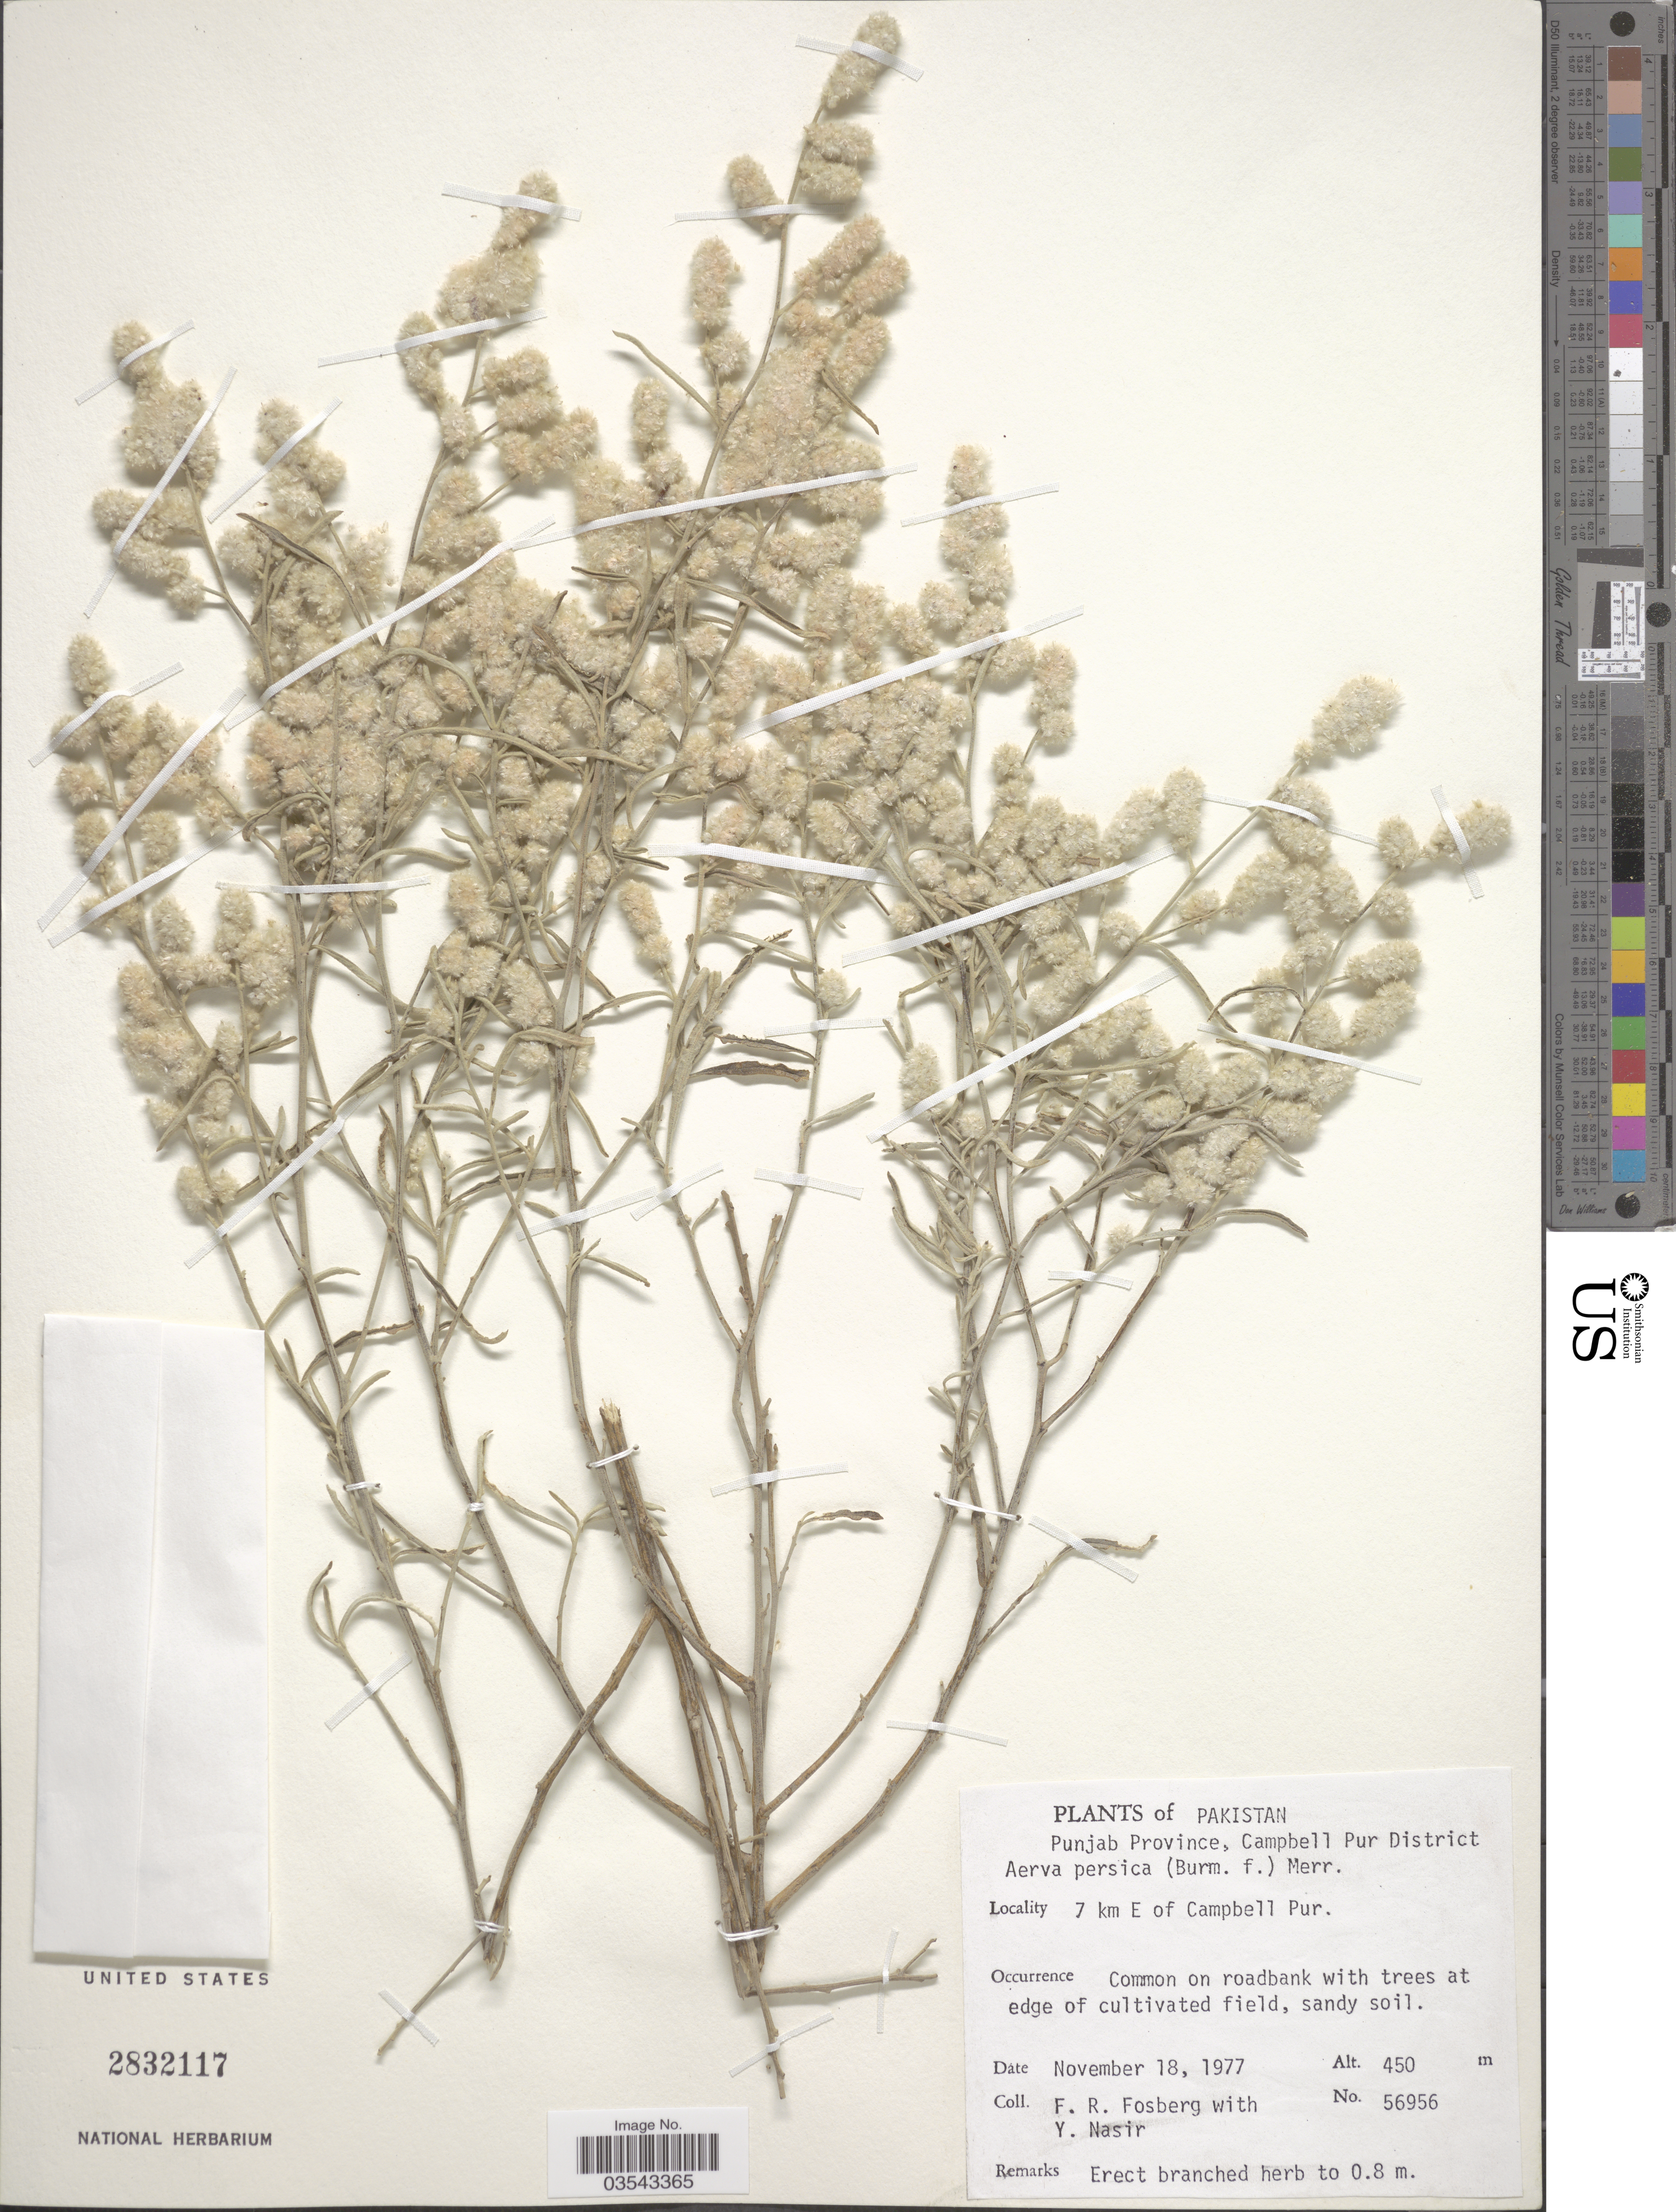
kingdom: Plantae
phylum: Tracheophyta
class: Magnoliopsida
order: Caryophyllales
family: Amaranthaceae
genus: Aerva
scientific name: Aerva javanica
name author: (Burm. f.) Juss. ex Schult.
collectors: F. R. Fosberg & Y. Nasir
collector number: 56956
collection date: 1977-11-18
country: Pakistan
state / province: Punjab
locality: Campbell Pur District. 7 km E of Campbell Pur.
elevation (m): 450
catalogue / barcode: US 2832117